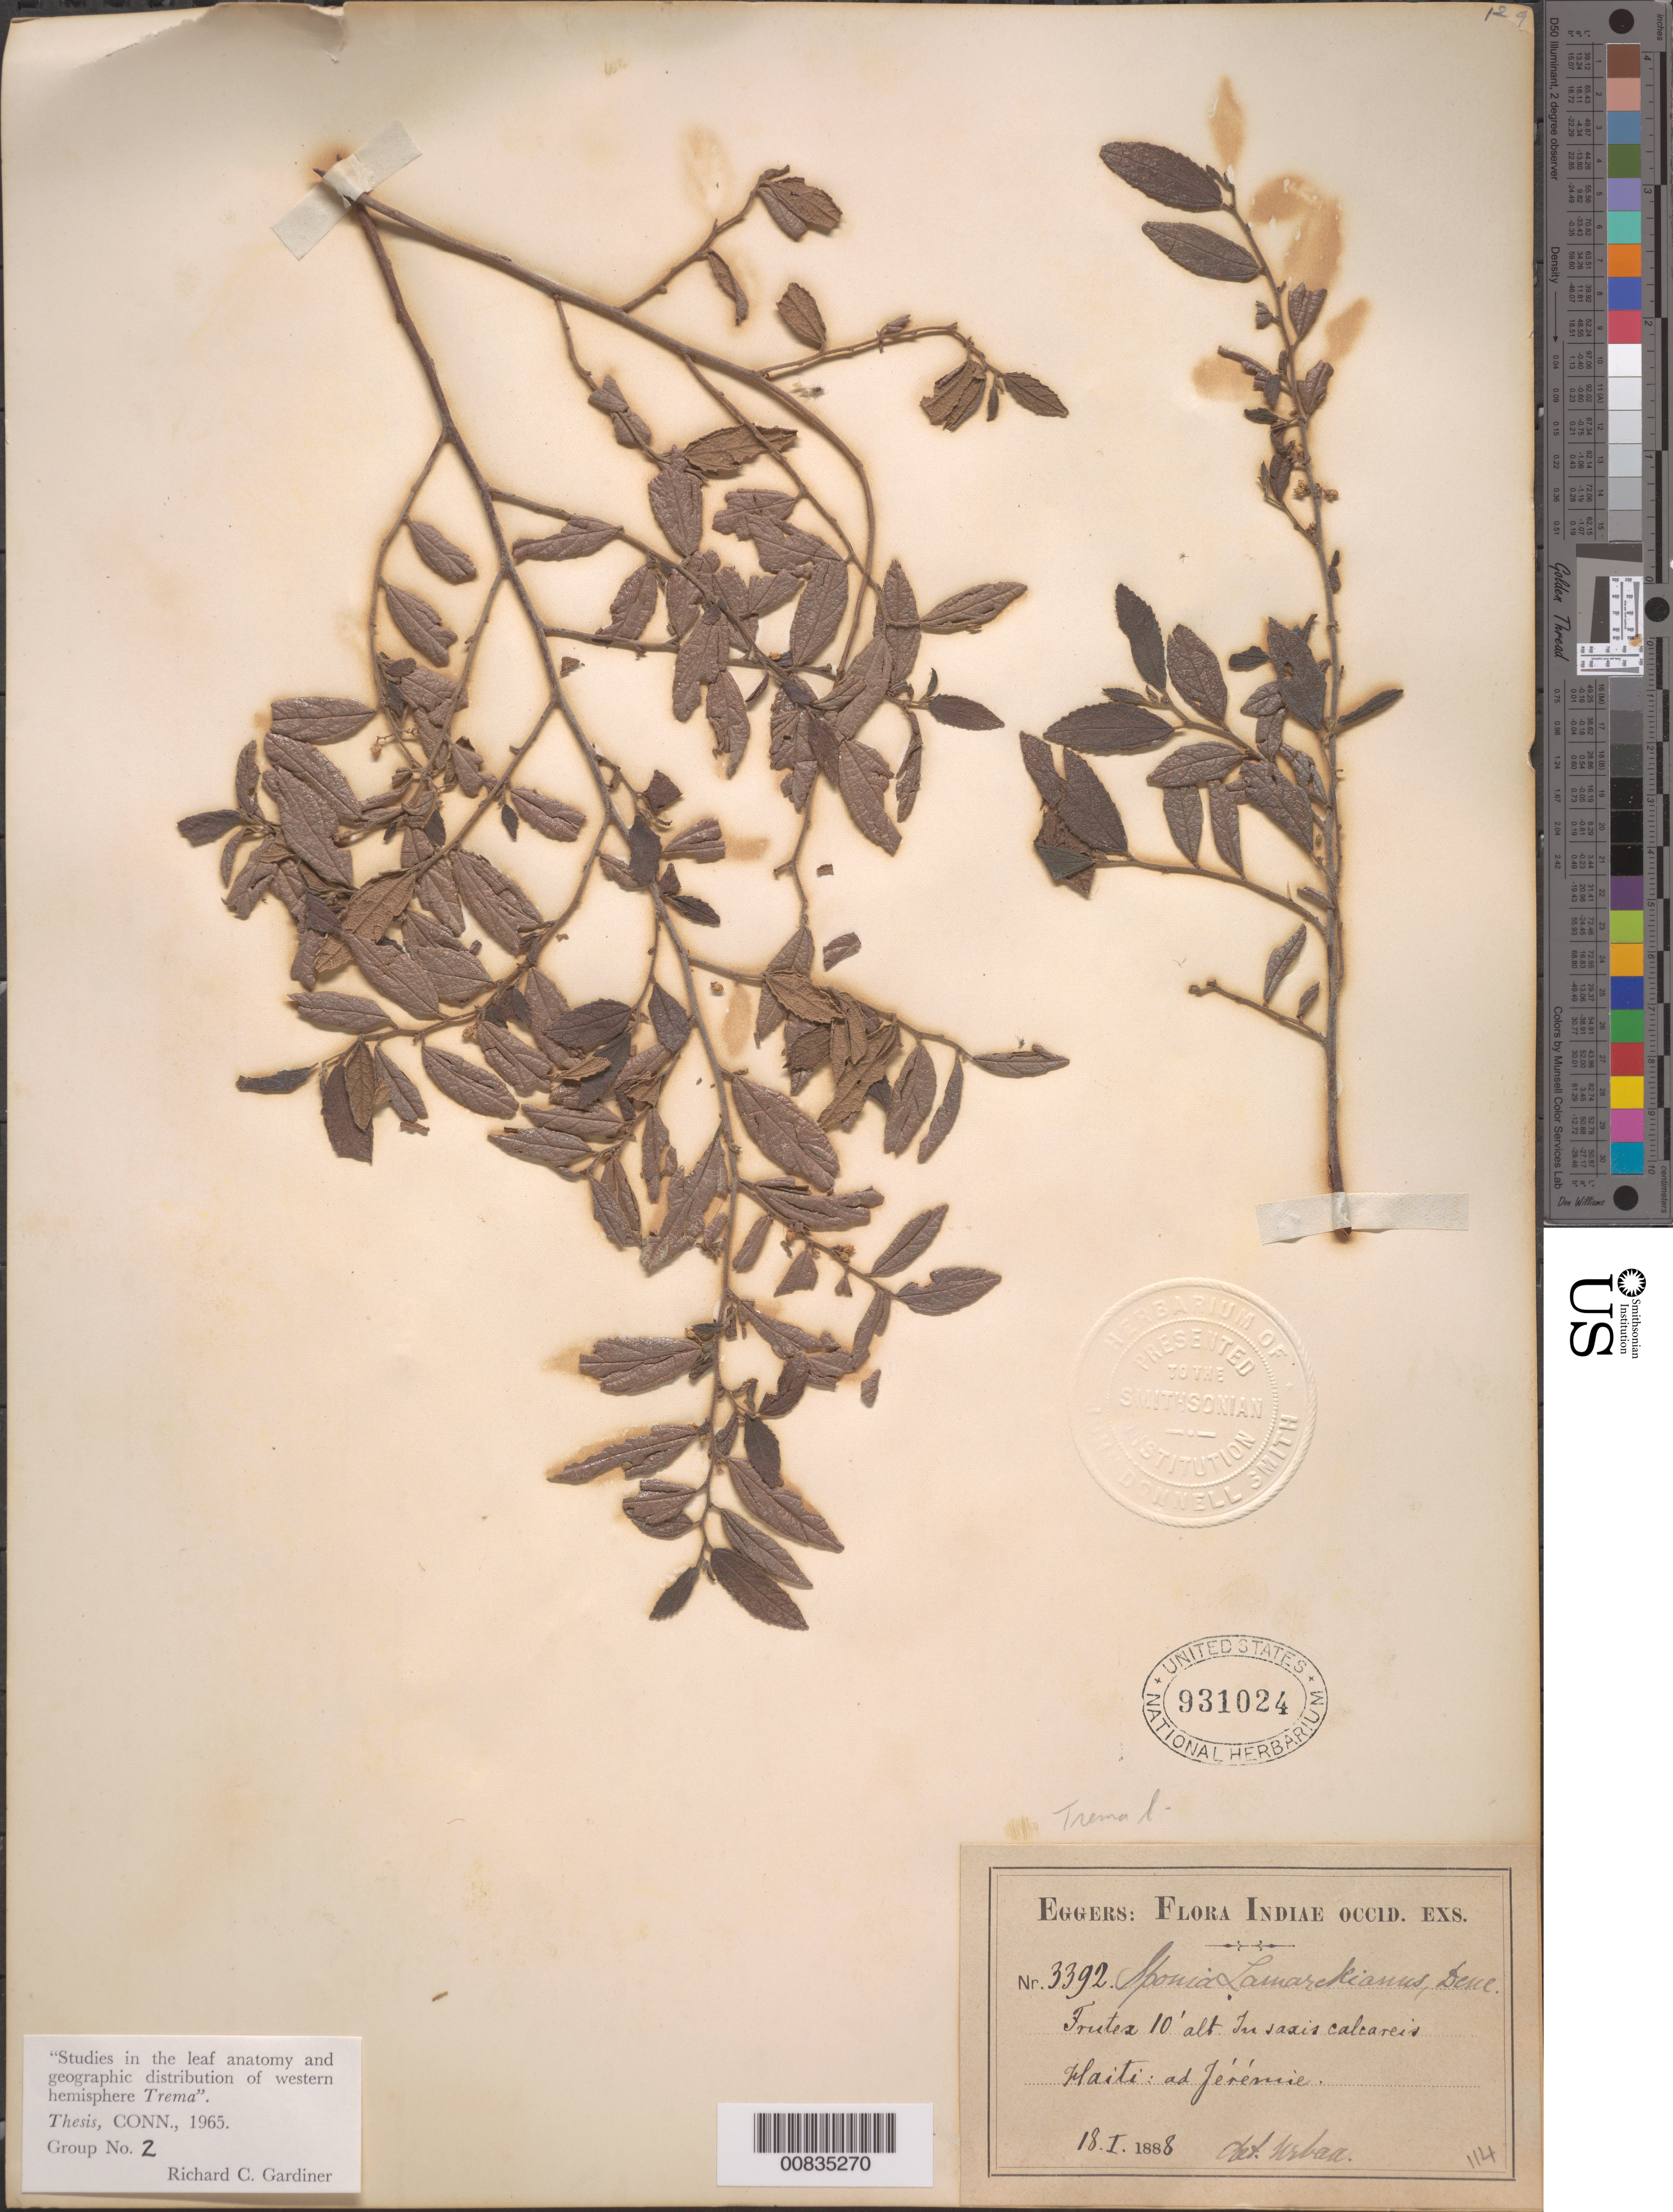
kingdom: Plantae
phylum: Tracheophyta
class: Magnoliopsida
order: Rosales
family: Cannabaceae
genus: Trema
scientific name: Trema lamarckianum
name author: (Schult.) Blume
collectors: H. F. A. von Eggers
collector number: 3392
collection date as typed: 18 Jan 1888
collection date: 1888-01-18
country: Haiti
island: Hispaniola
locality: Jérémie.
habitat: In saxis calcareis.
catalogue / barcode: US 931024